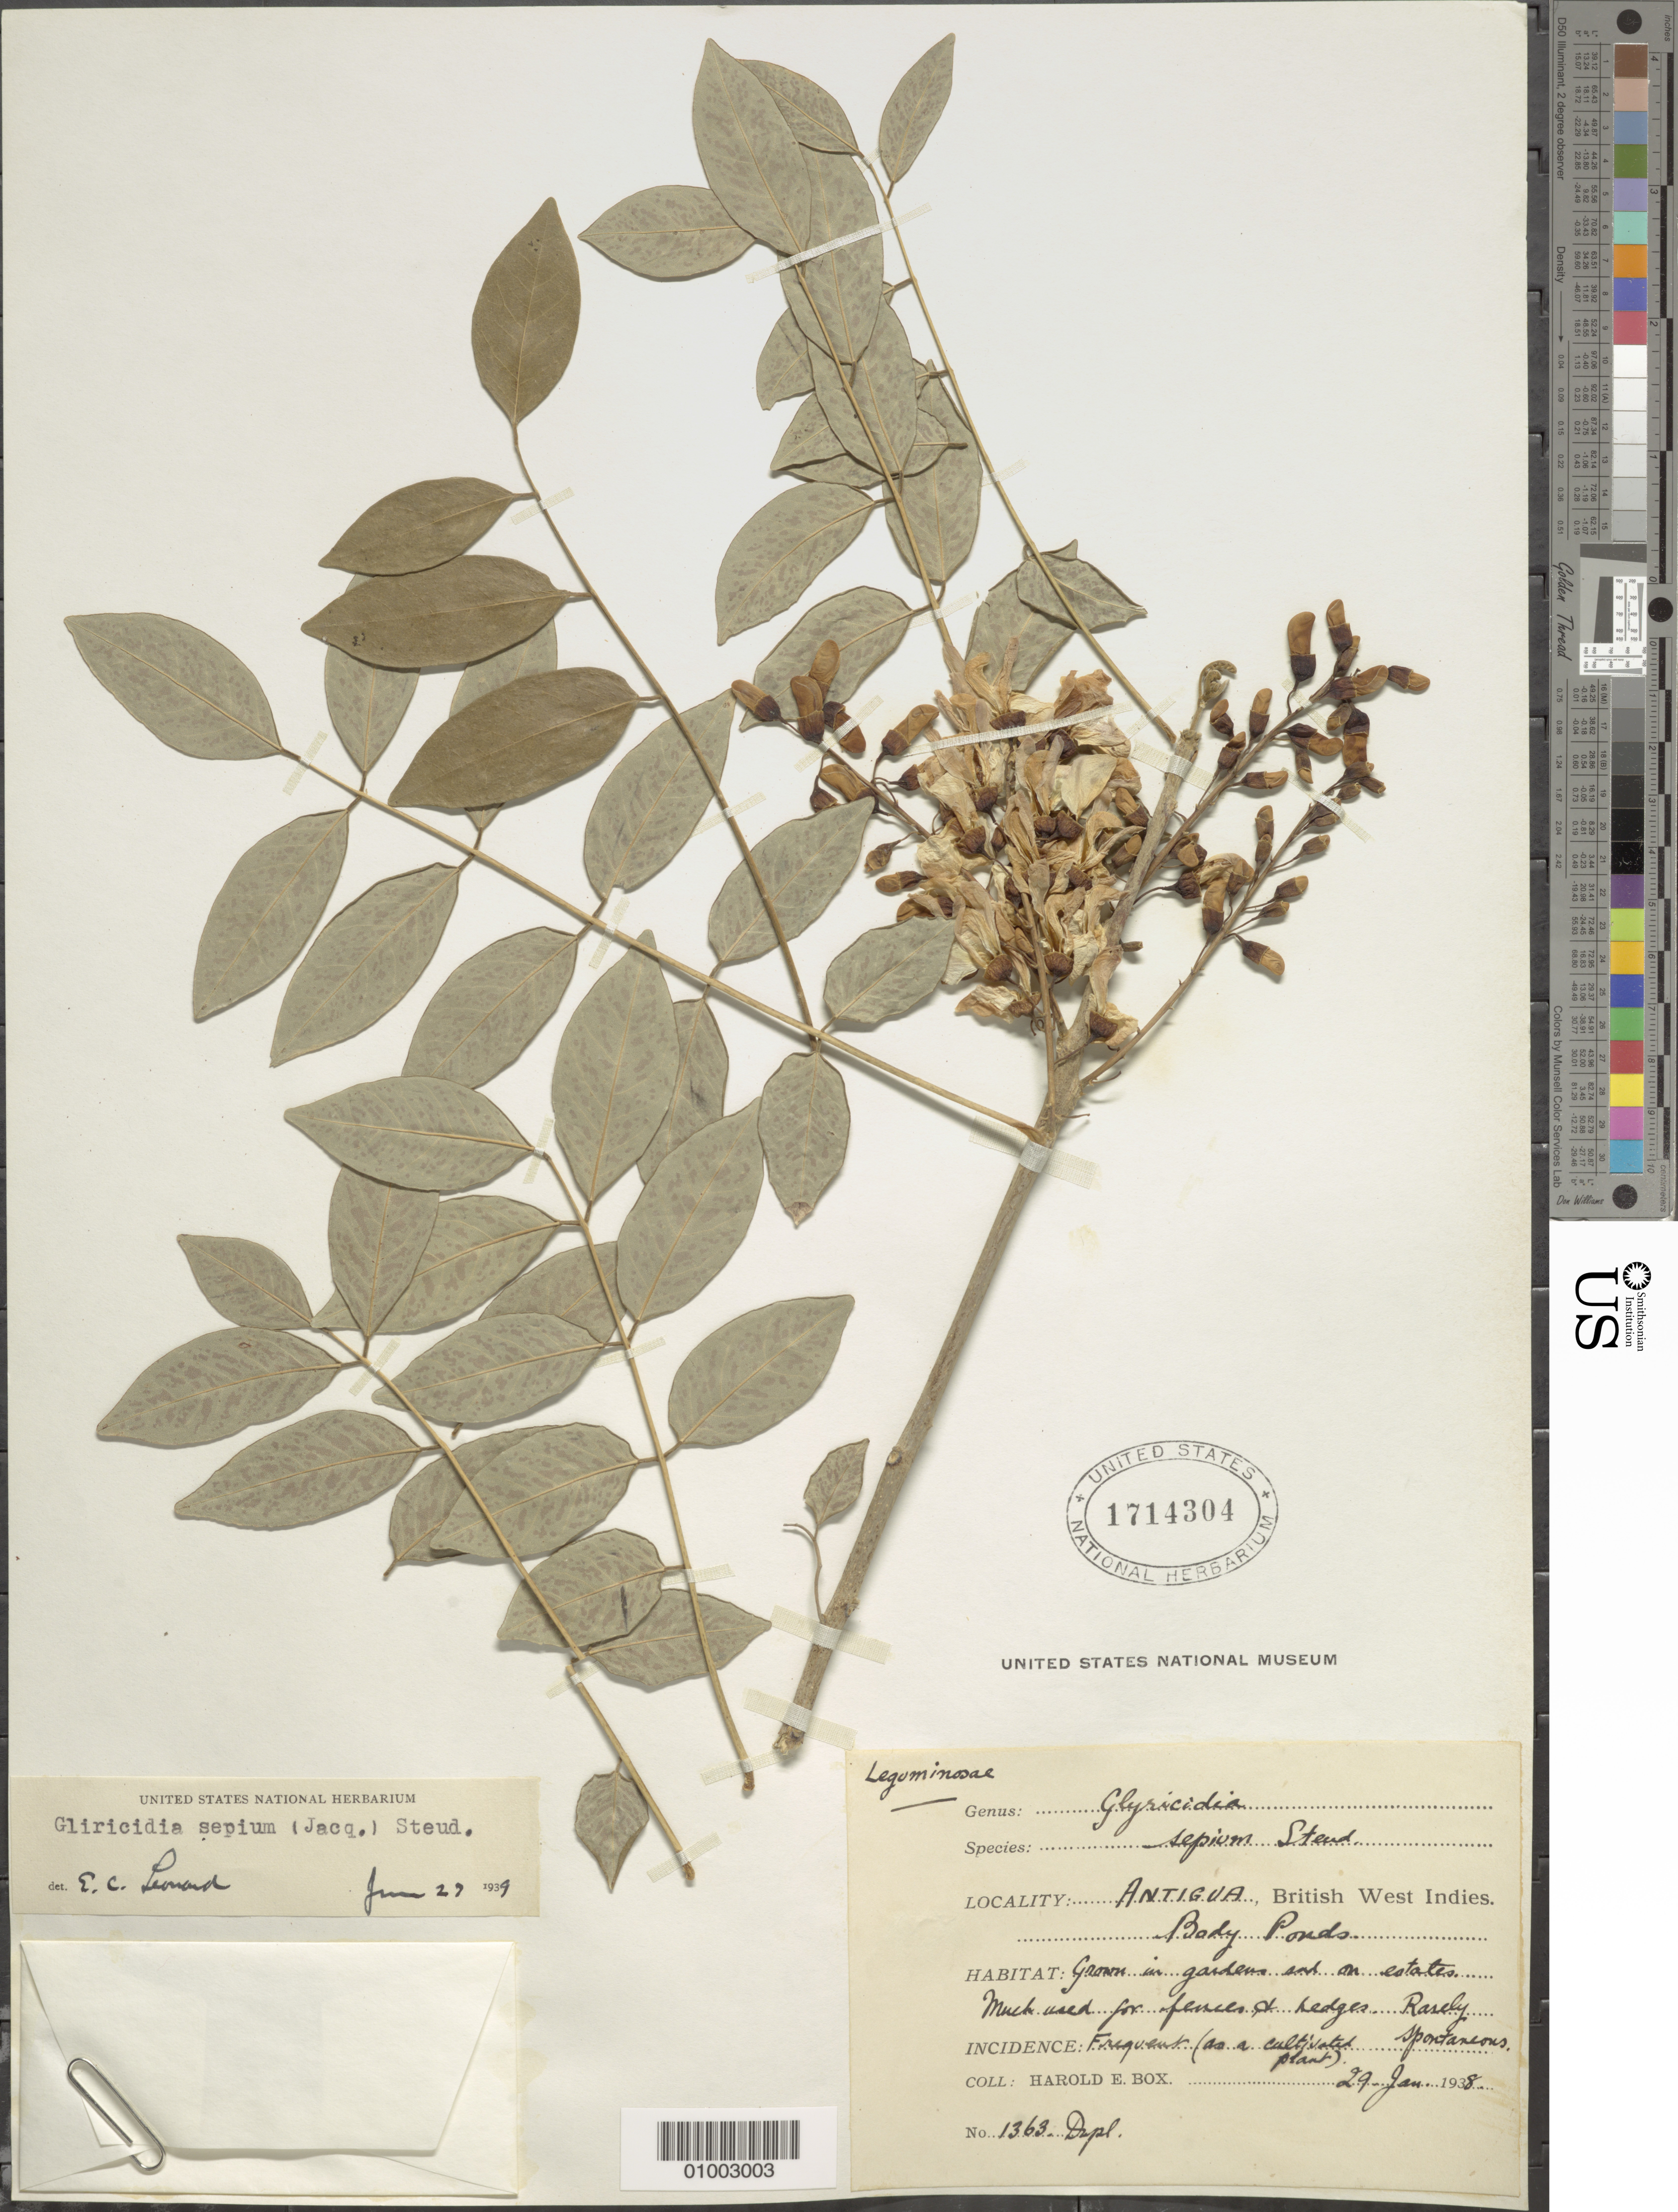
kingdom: Plantae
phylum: Tracheophyta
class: Magnoliopsida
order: Fabales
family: Fabaceae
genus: Gliricidia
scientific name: Gliricidia sepium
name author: (Jacq.) Kunth ex Walp.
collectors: H. E. Box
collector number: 1363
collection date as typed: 29 Jan 1938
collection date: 1938-01-29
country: Antigua and Barbuda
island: Antigua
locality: Body Ponds, grown in garden and on estate, much used for fences and hedges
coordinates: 0 N, 0 E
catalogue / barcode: US 1714304